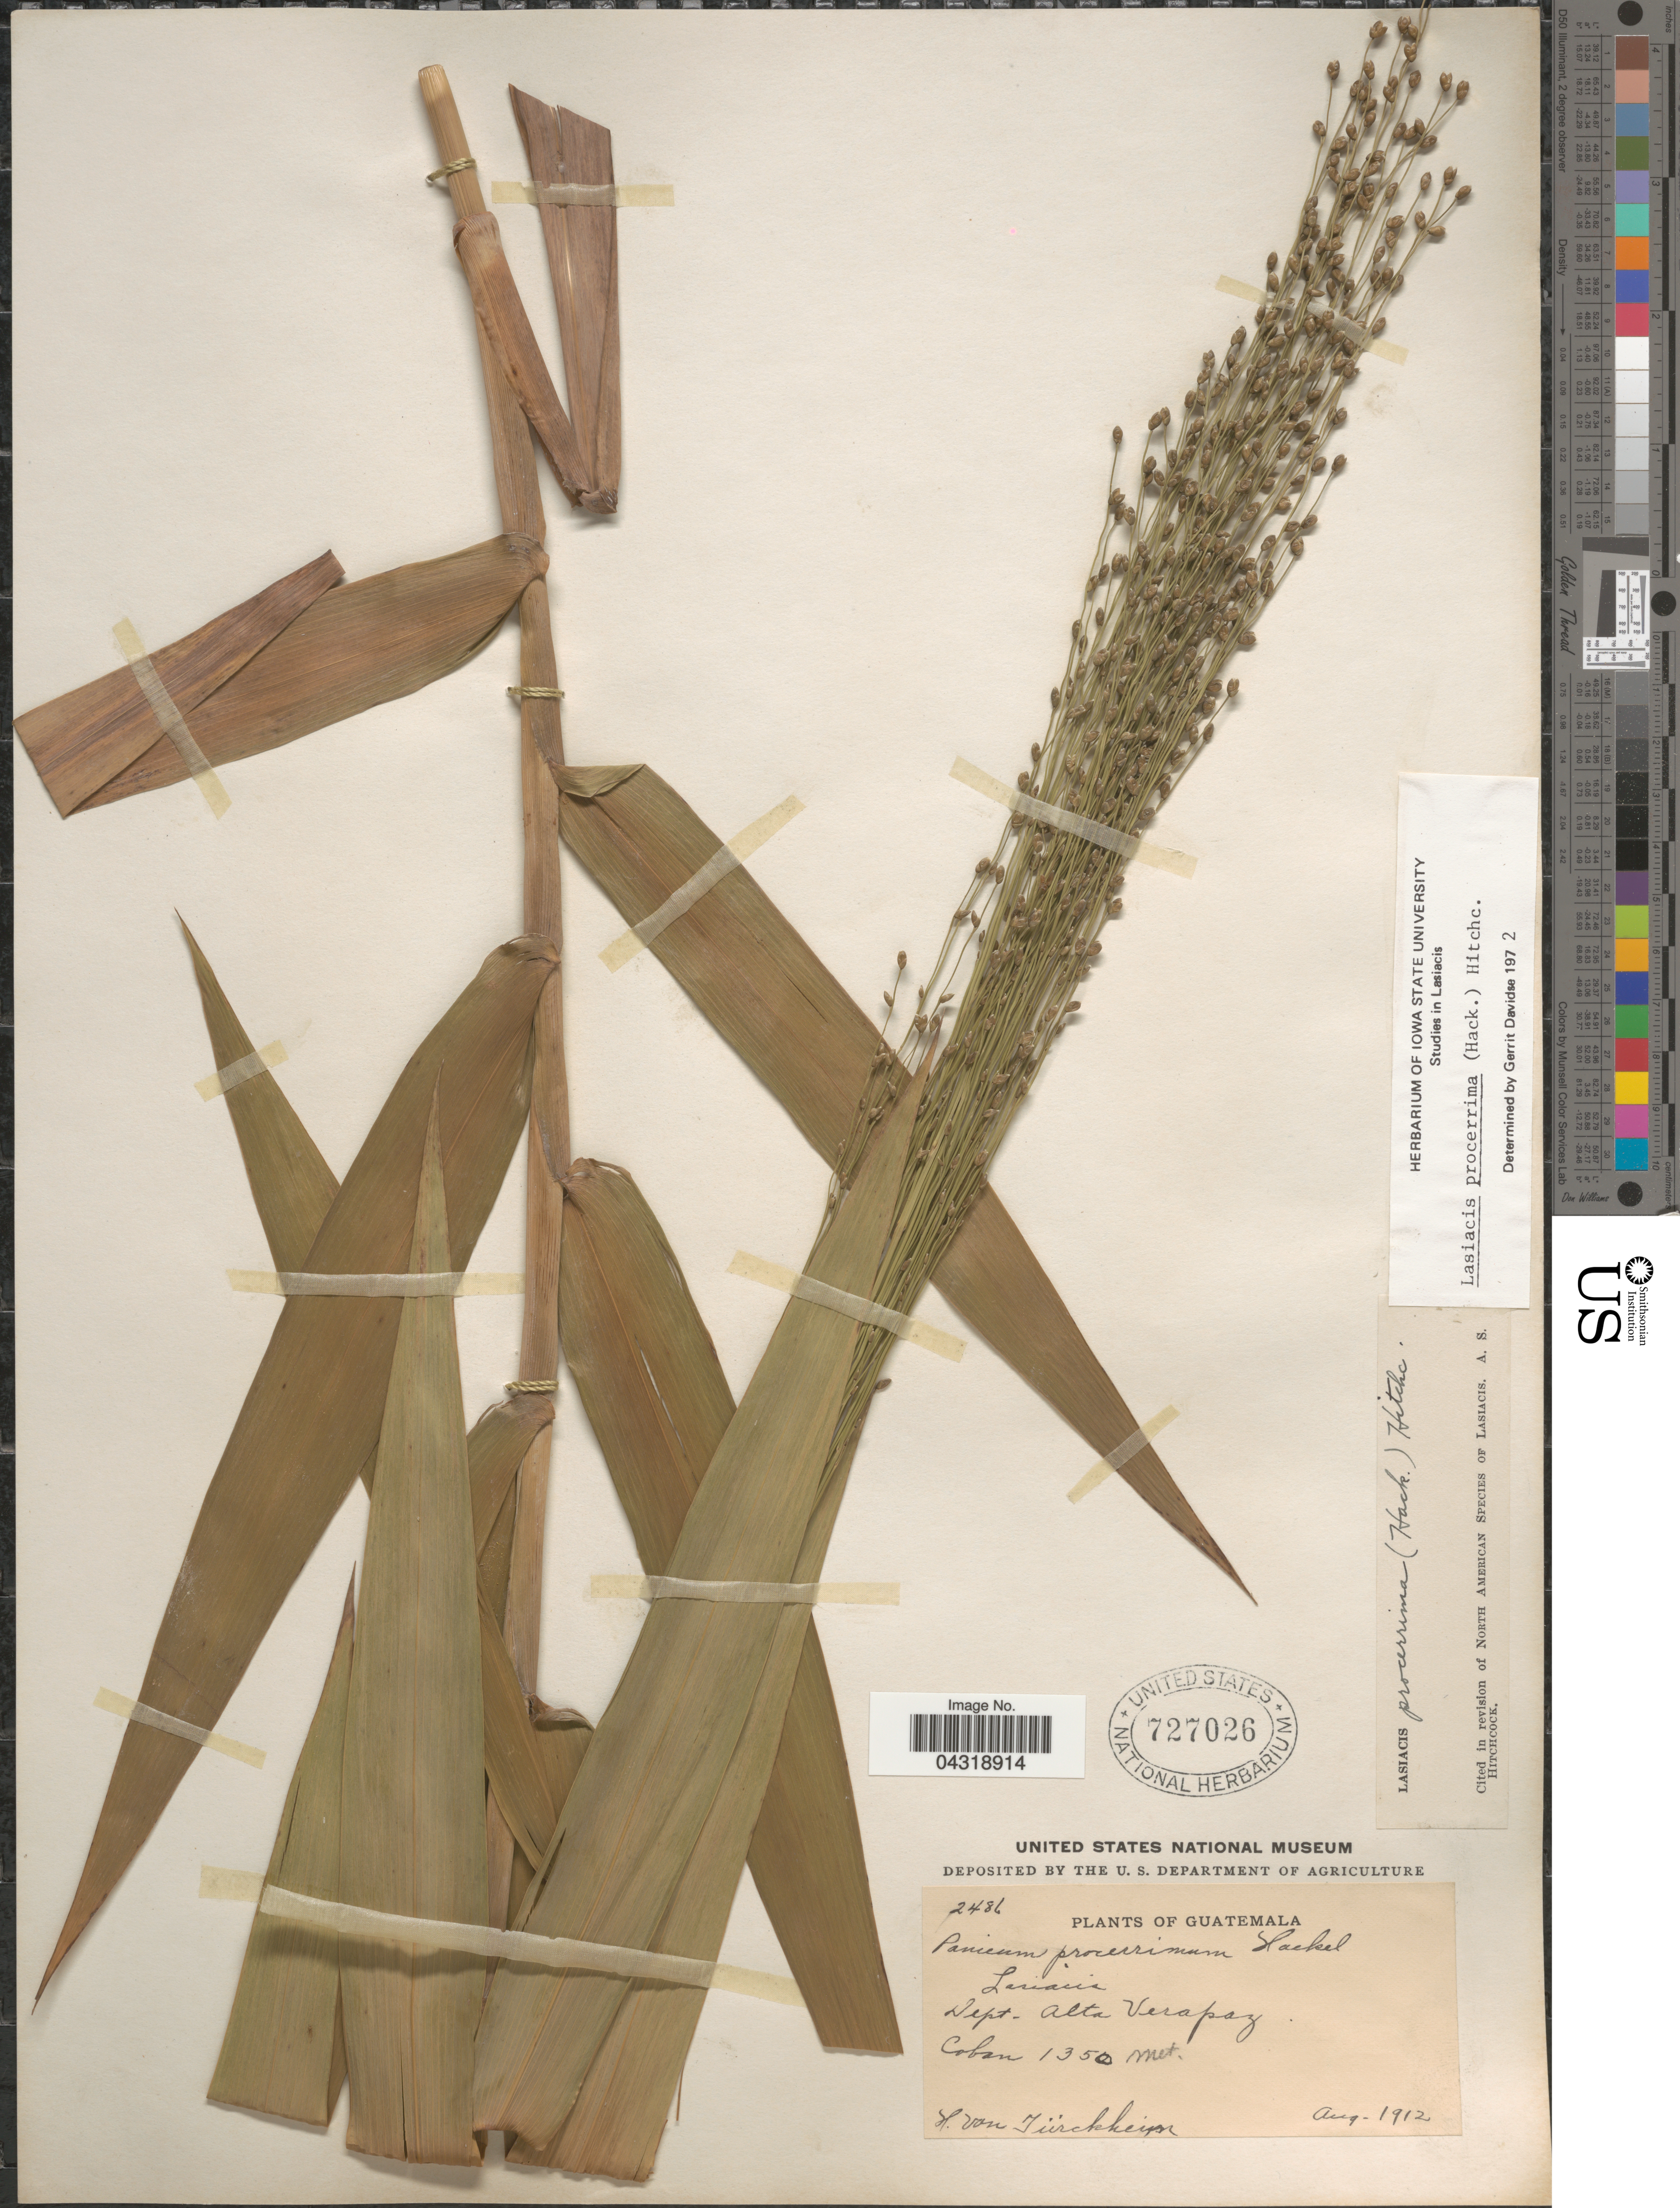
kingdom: Plantae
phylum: Tracheophyta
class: Liliopsida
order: Poales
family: Poaceae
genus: Lasiacis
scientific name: Lasiacis procerrima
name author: (Hack.) Hitchc.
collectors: H. von Türckheim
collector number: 2486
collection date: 1912-08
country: Guatemala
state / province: Alta Verapaz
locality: Dept. Alta Verapaz. Coban.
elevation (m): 1350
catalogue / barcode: US 727026